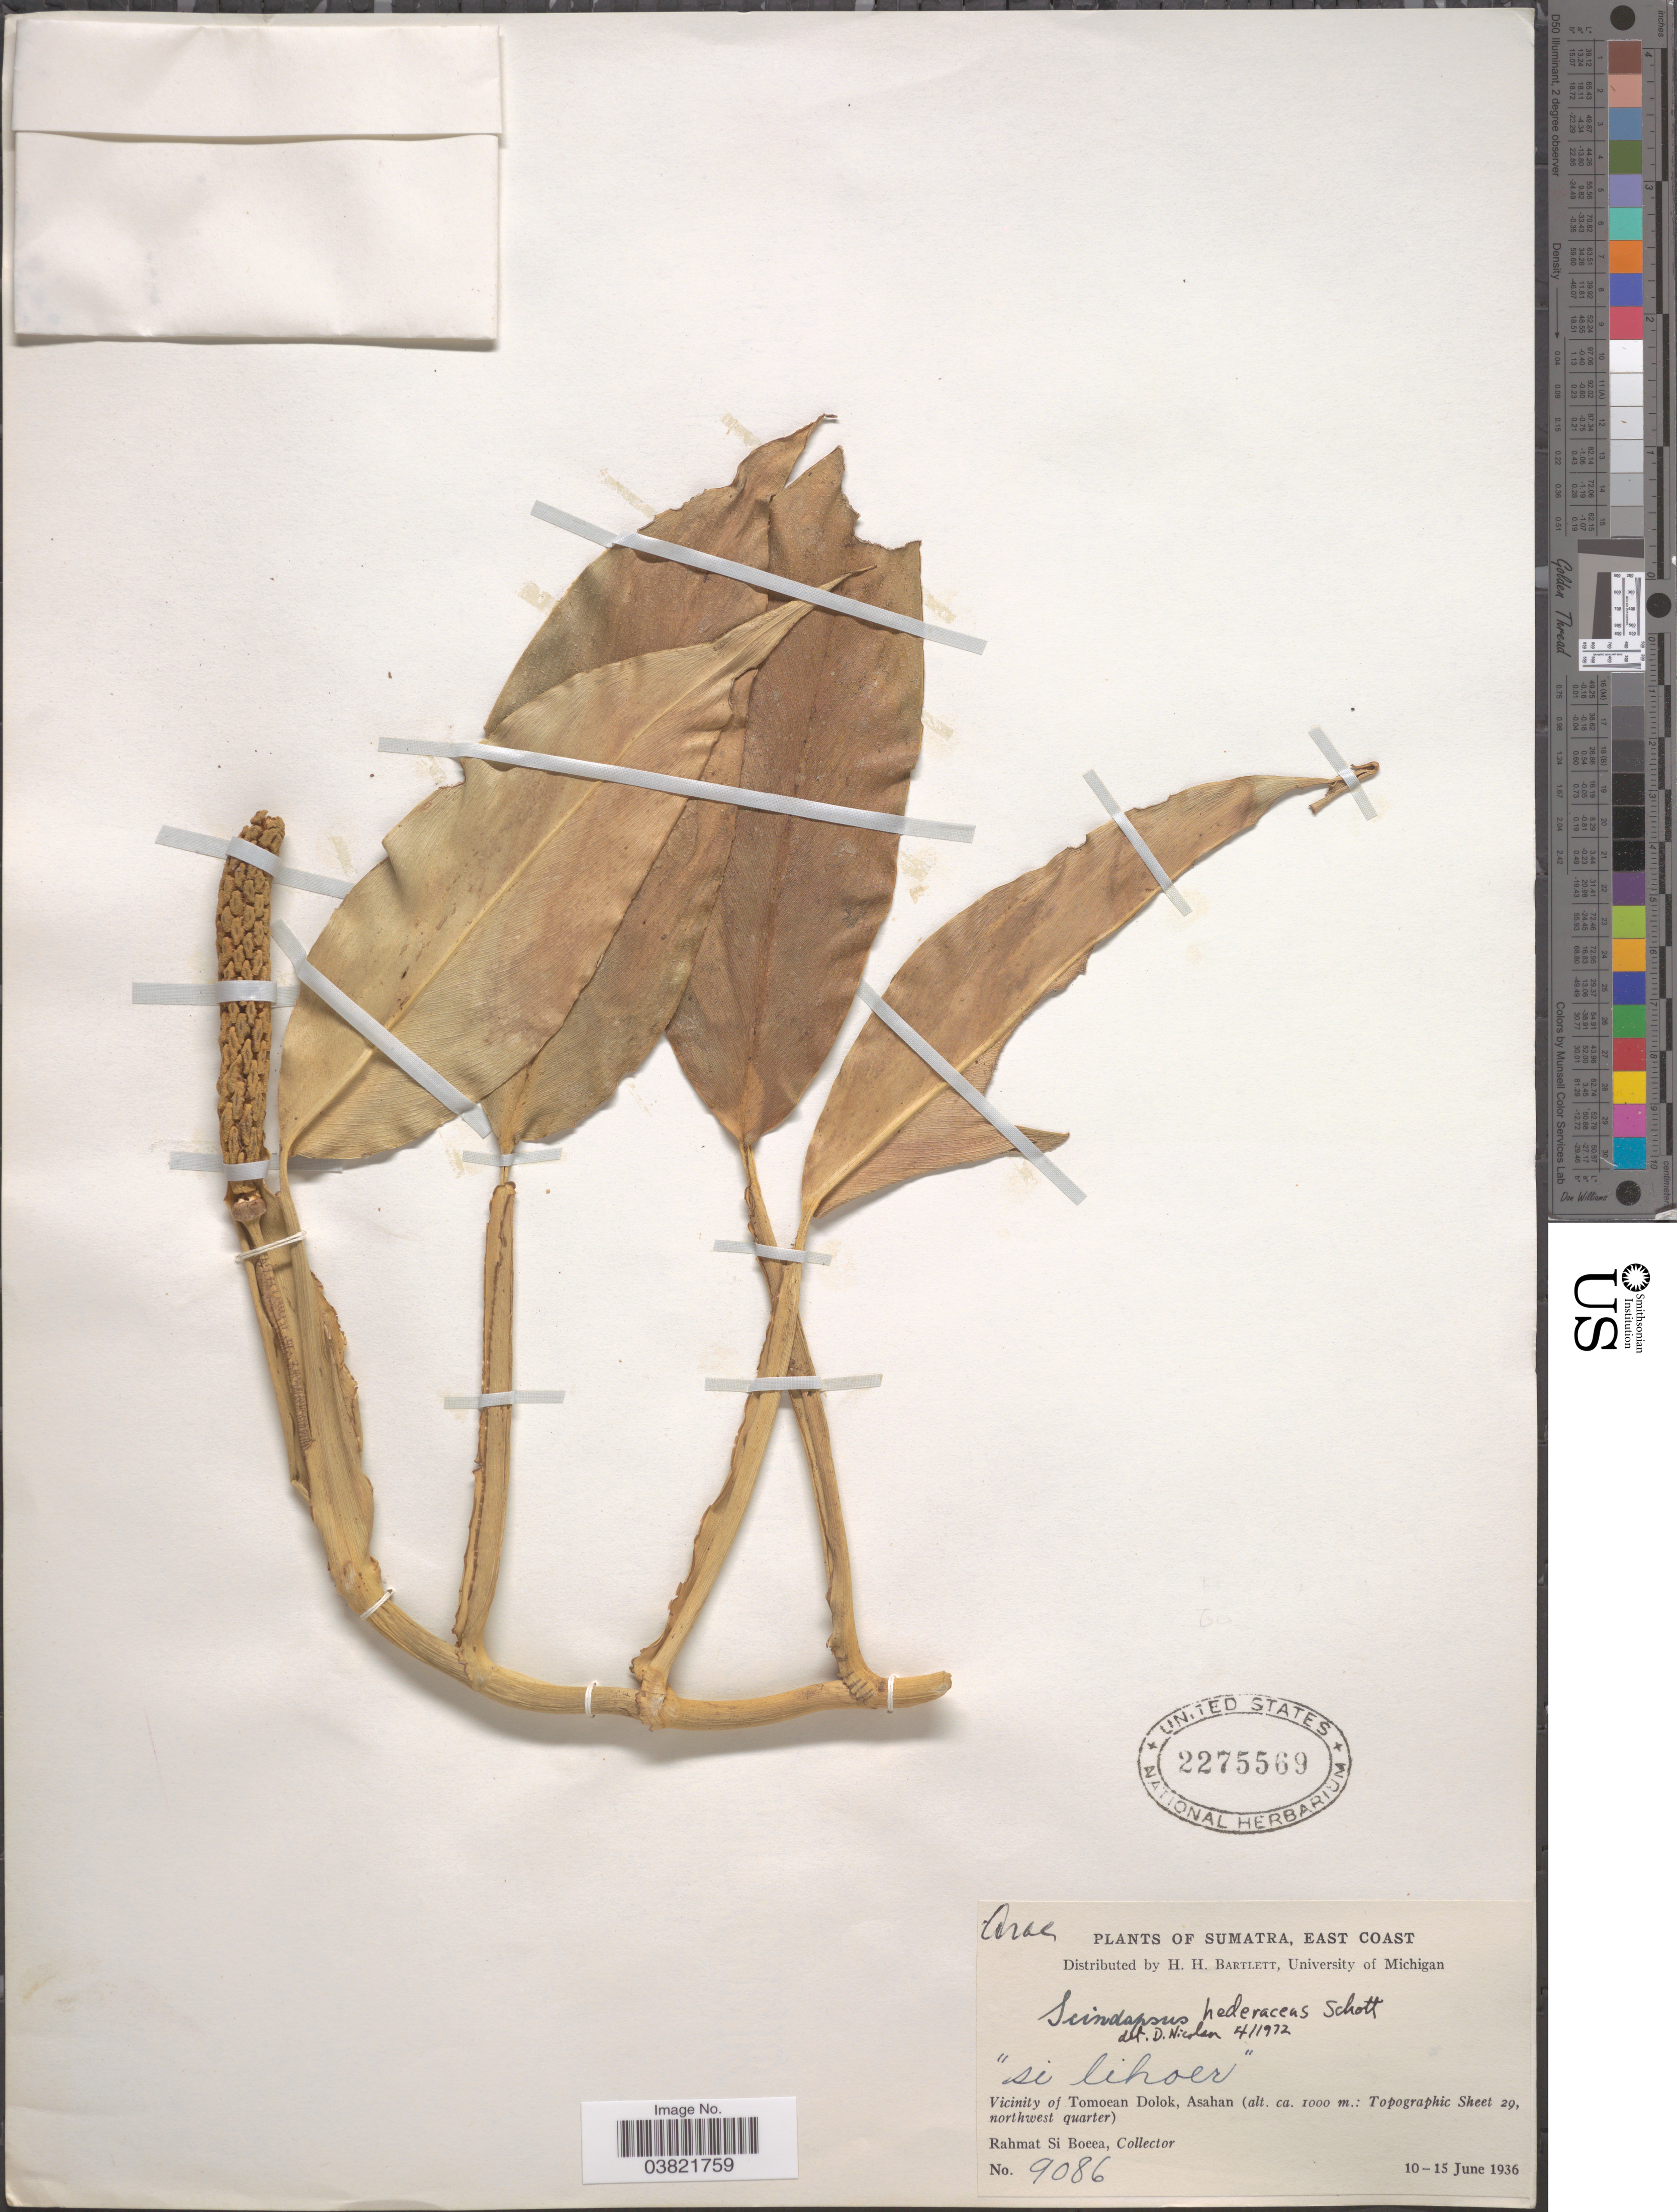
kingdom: Plantae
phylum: Tracheophyta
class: Liliopsida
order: Alismatales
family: Araceae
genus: Scindapsus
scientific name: Scindapsus hederaceus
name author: Miq.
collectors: Rahmat Si Boeea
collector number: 9086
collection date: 1936-06-10/1936-06-15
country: Indonesia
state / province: Sumatra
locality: East Coast. Vicinity of Tomoean Dolok, Asahan (Topographic Sheet 29, northwest quarter).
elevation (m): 1000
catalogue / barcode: US 2275569